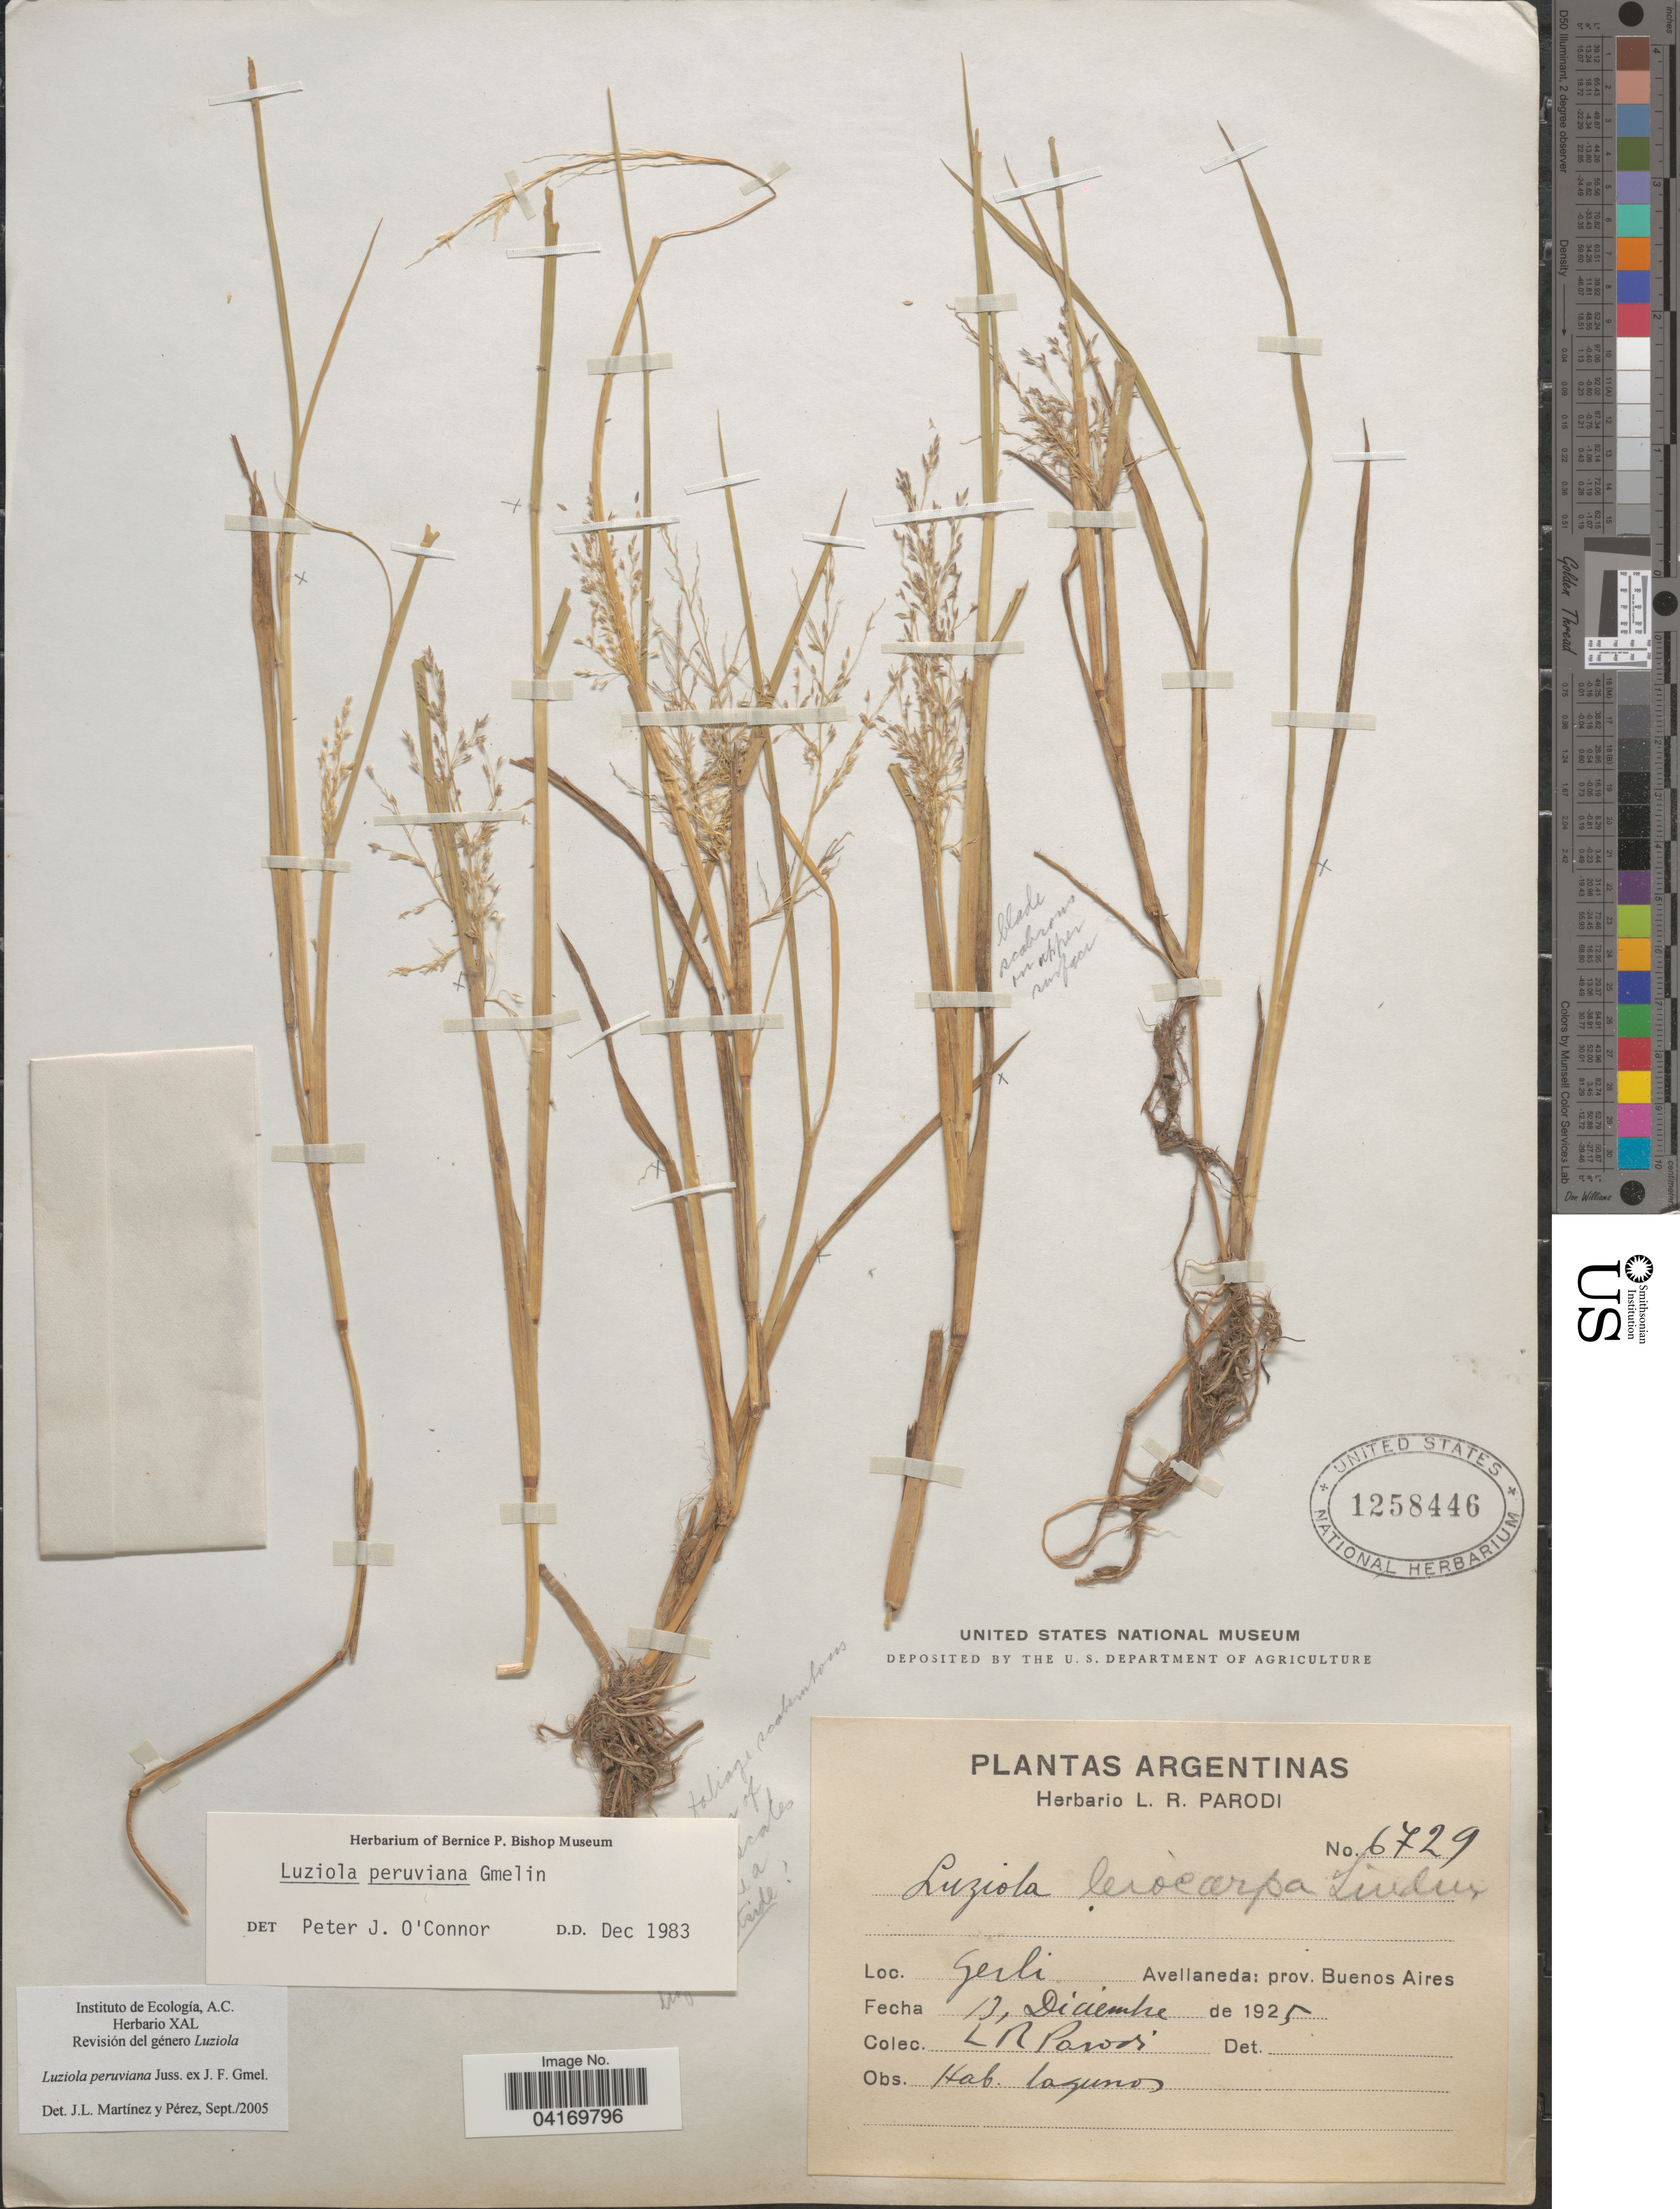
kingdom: Plantae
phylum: Tracheophyta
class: Liliopsida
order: Poales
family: Poaceae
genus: Luziola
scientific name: Luziola peruviana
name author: Juss. ex J.F. Gmel.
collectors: L. R. Parodi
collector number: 6729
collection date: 1925-12-13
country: Argentina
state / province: Buenos Aires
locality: Gerli. Avellaneda.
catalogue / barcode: US 1258446